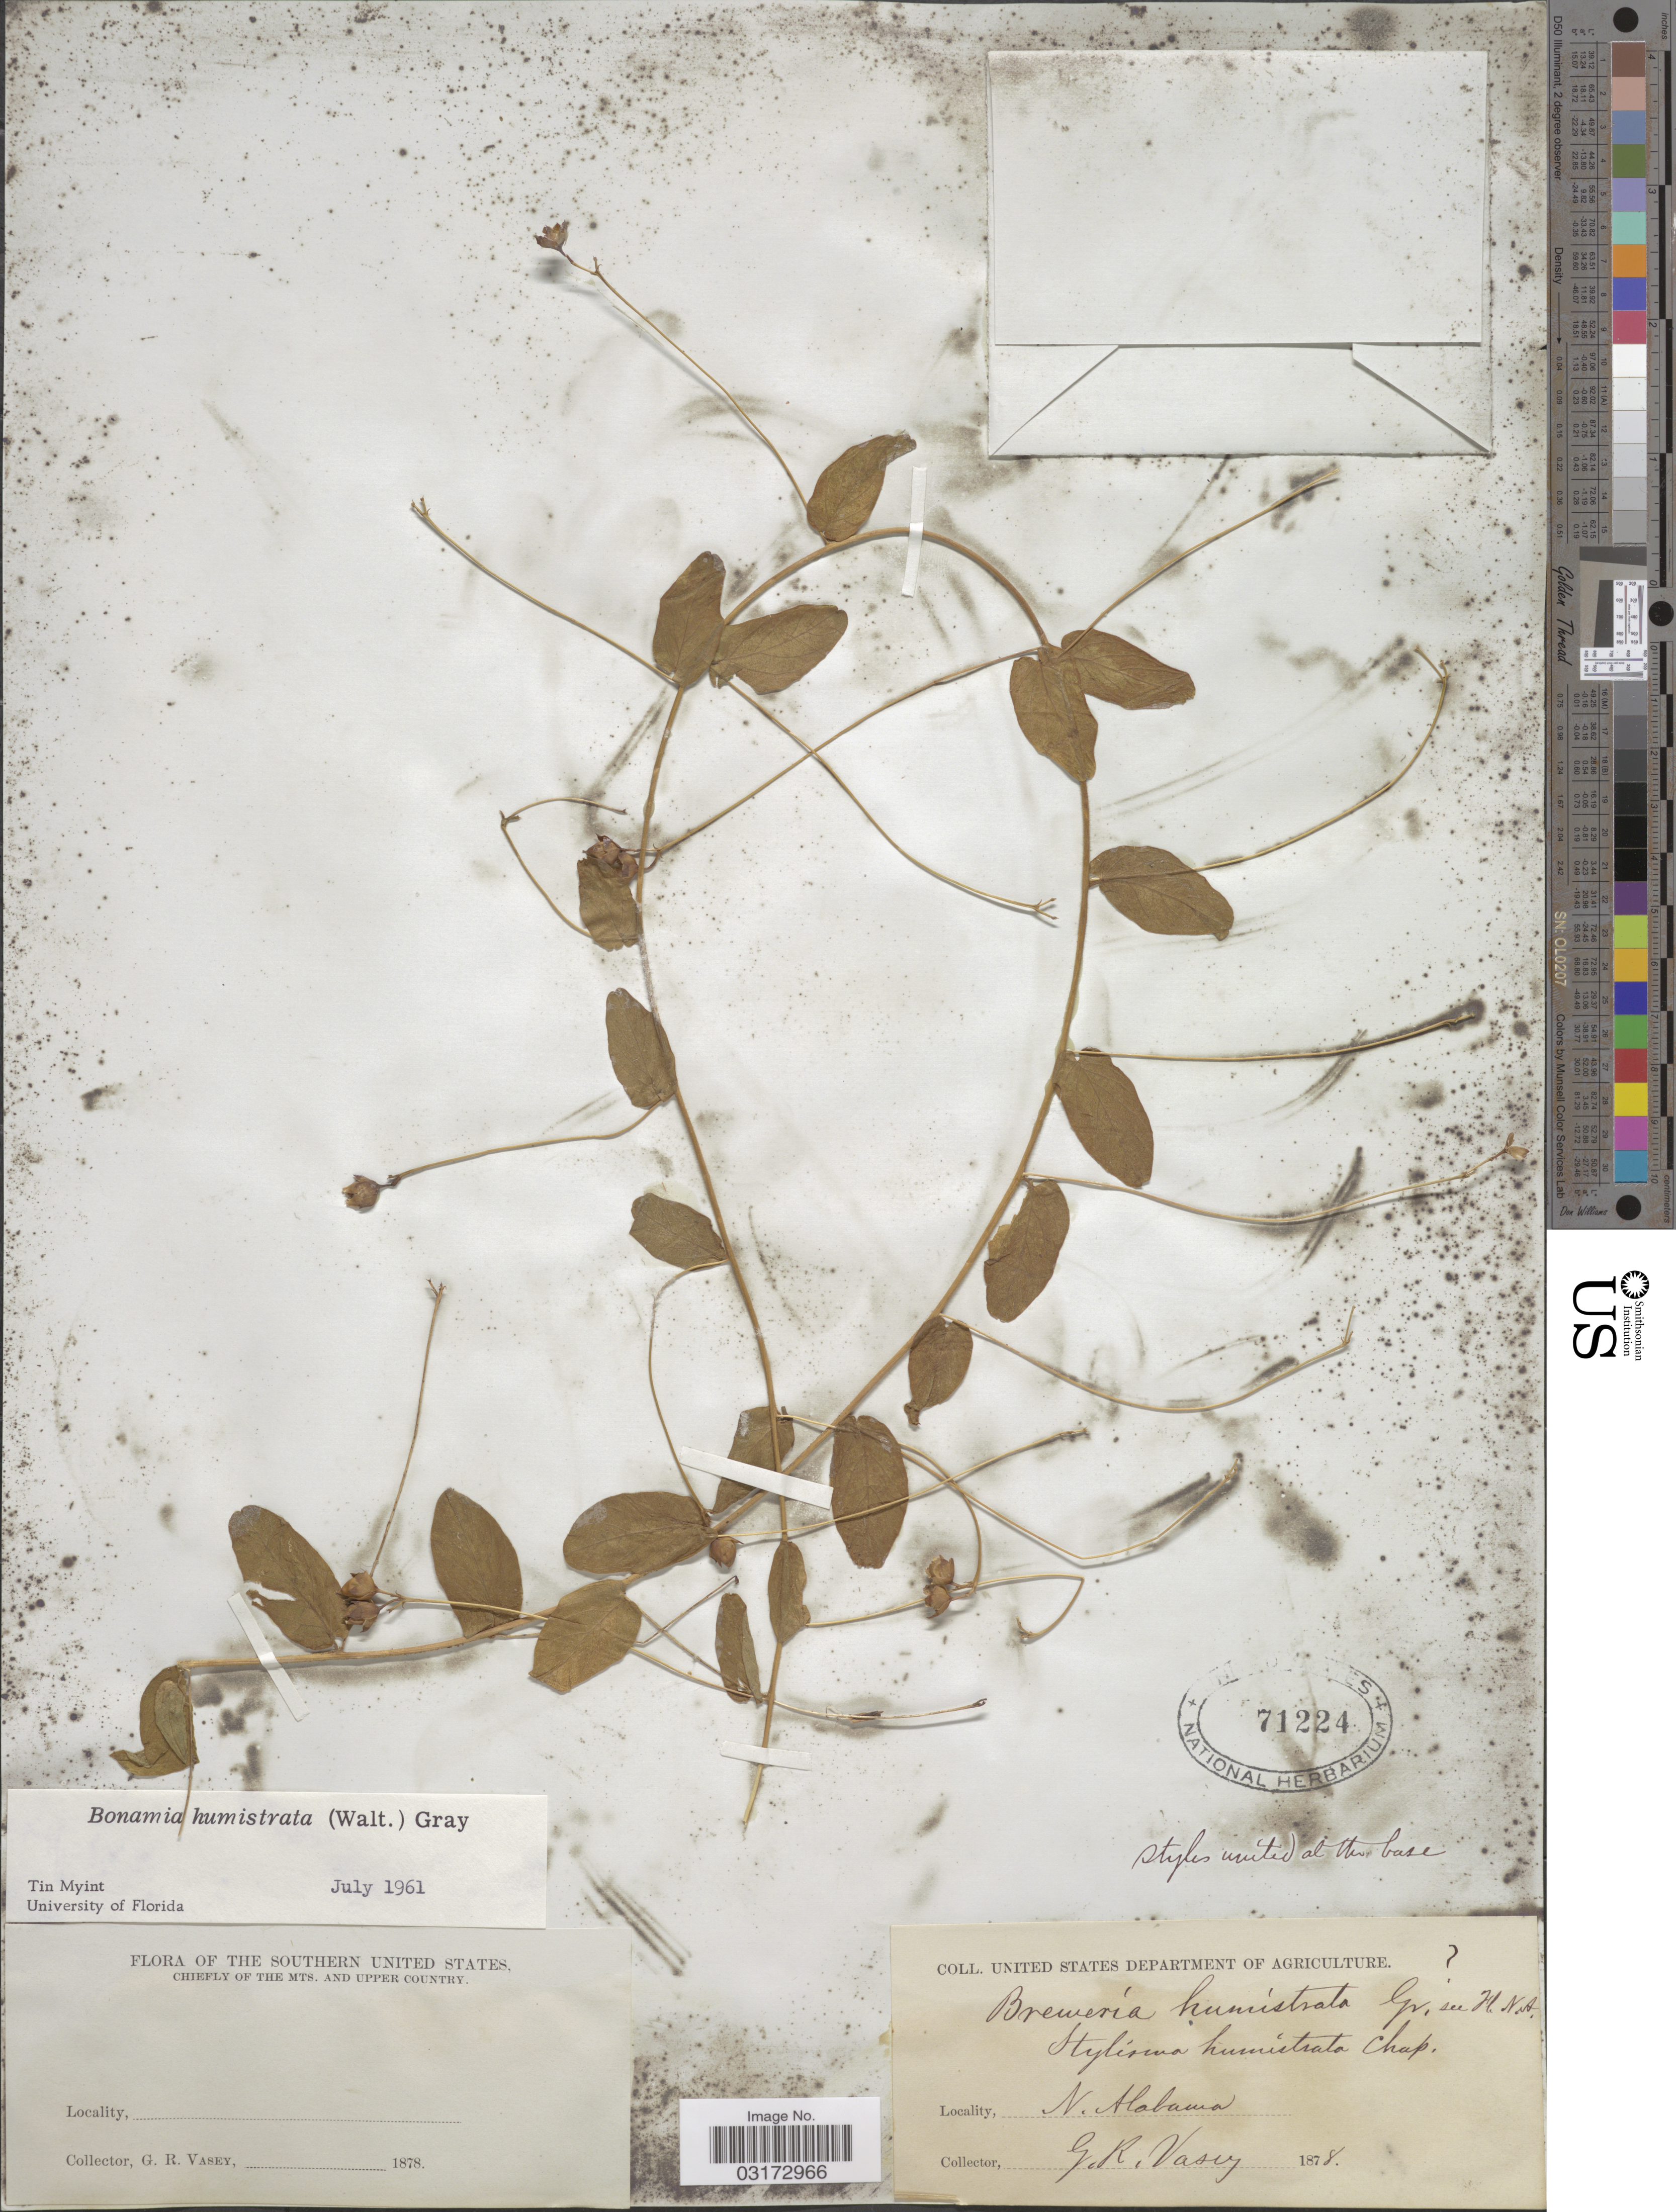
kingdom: Plantae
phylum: Tracheophyta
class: Magnoliopsida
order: Solanales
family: Convolvulaceae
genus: Stylisma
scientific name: Stylisma humistrata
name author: (Walter) Chapm.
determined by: Strong, Mark T., (BOT), Smithsonian Institution - National Museum of Natural History (UNITED STATES)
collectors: G. R. Vasey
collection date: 1878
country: United States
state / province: Alabama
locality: The Southern United States, Chiefly of the Mts. and Upper Country. N. Alabama.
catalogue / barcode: US 71224